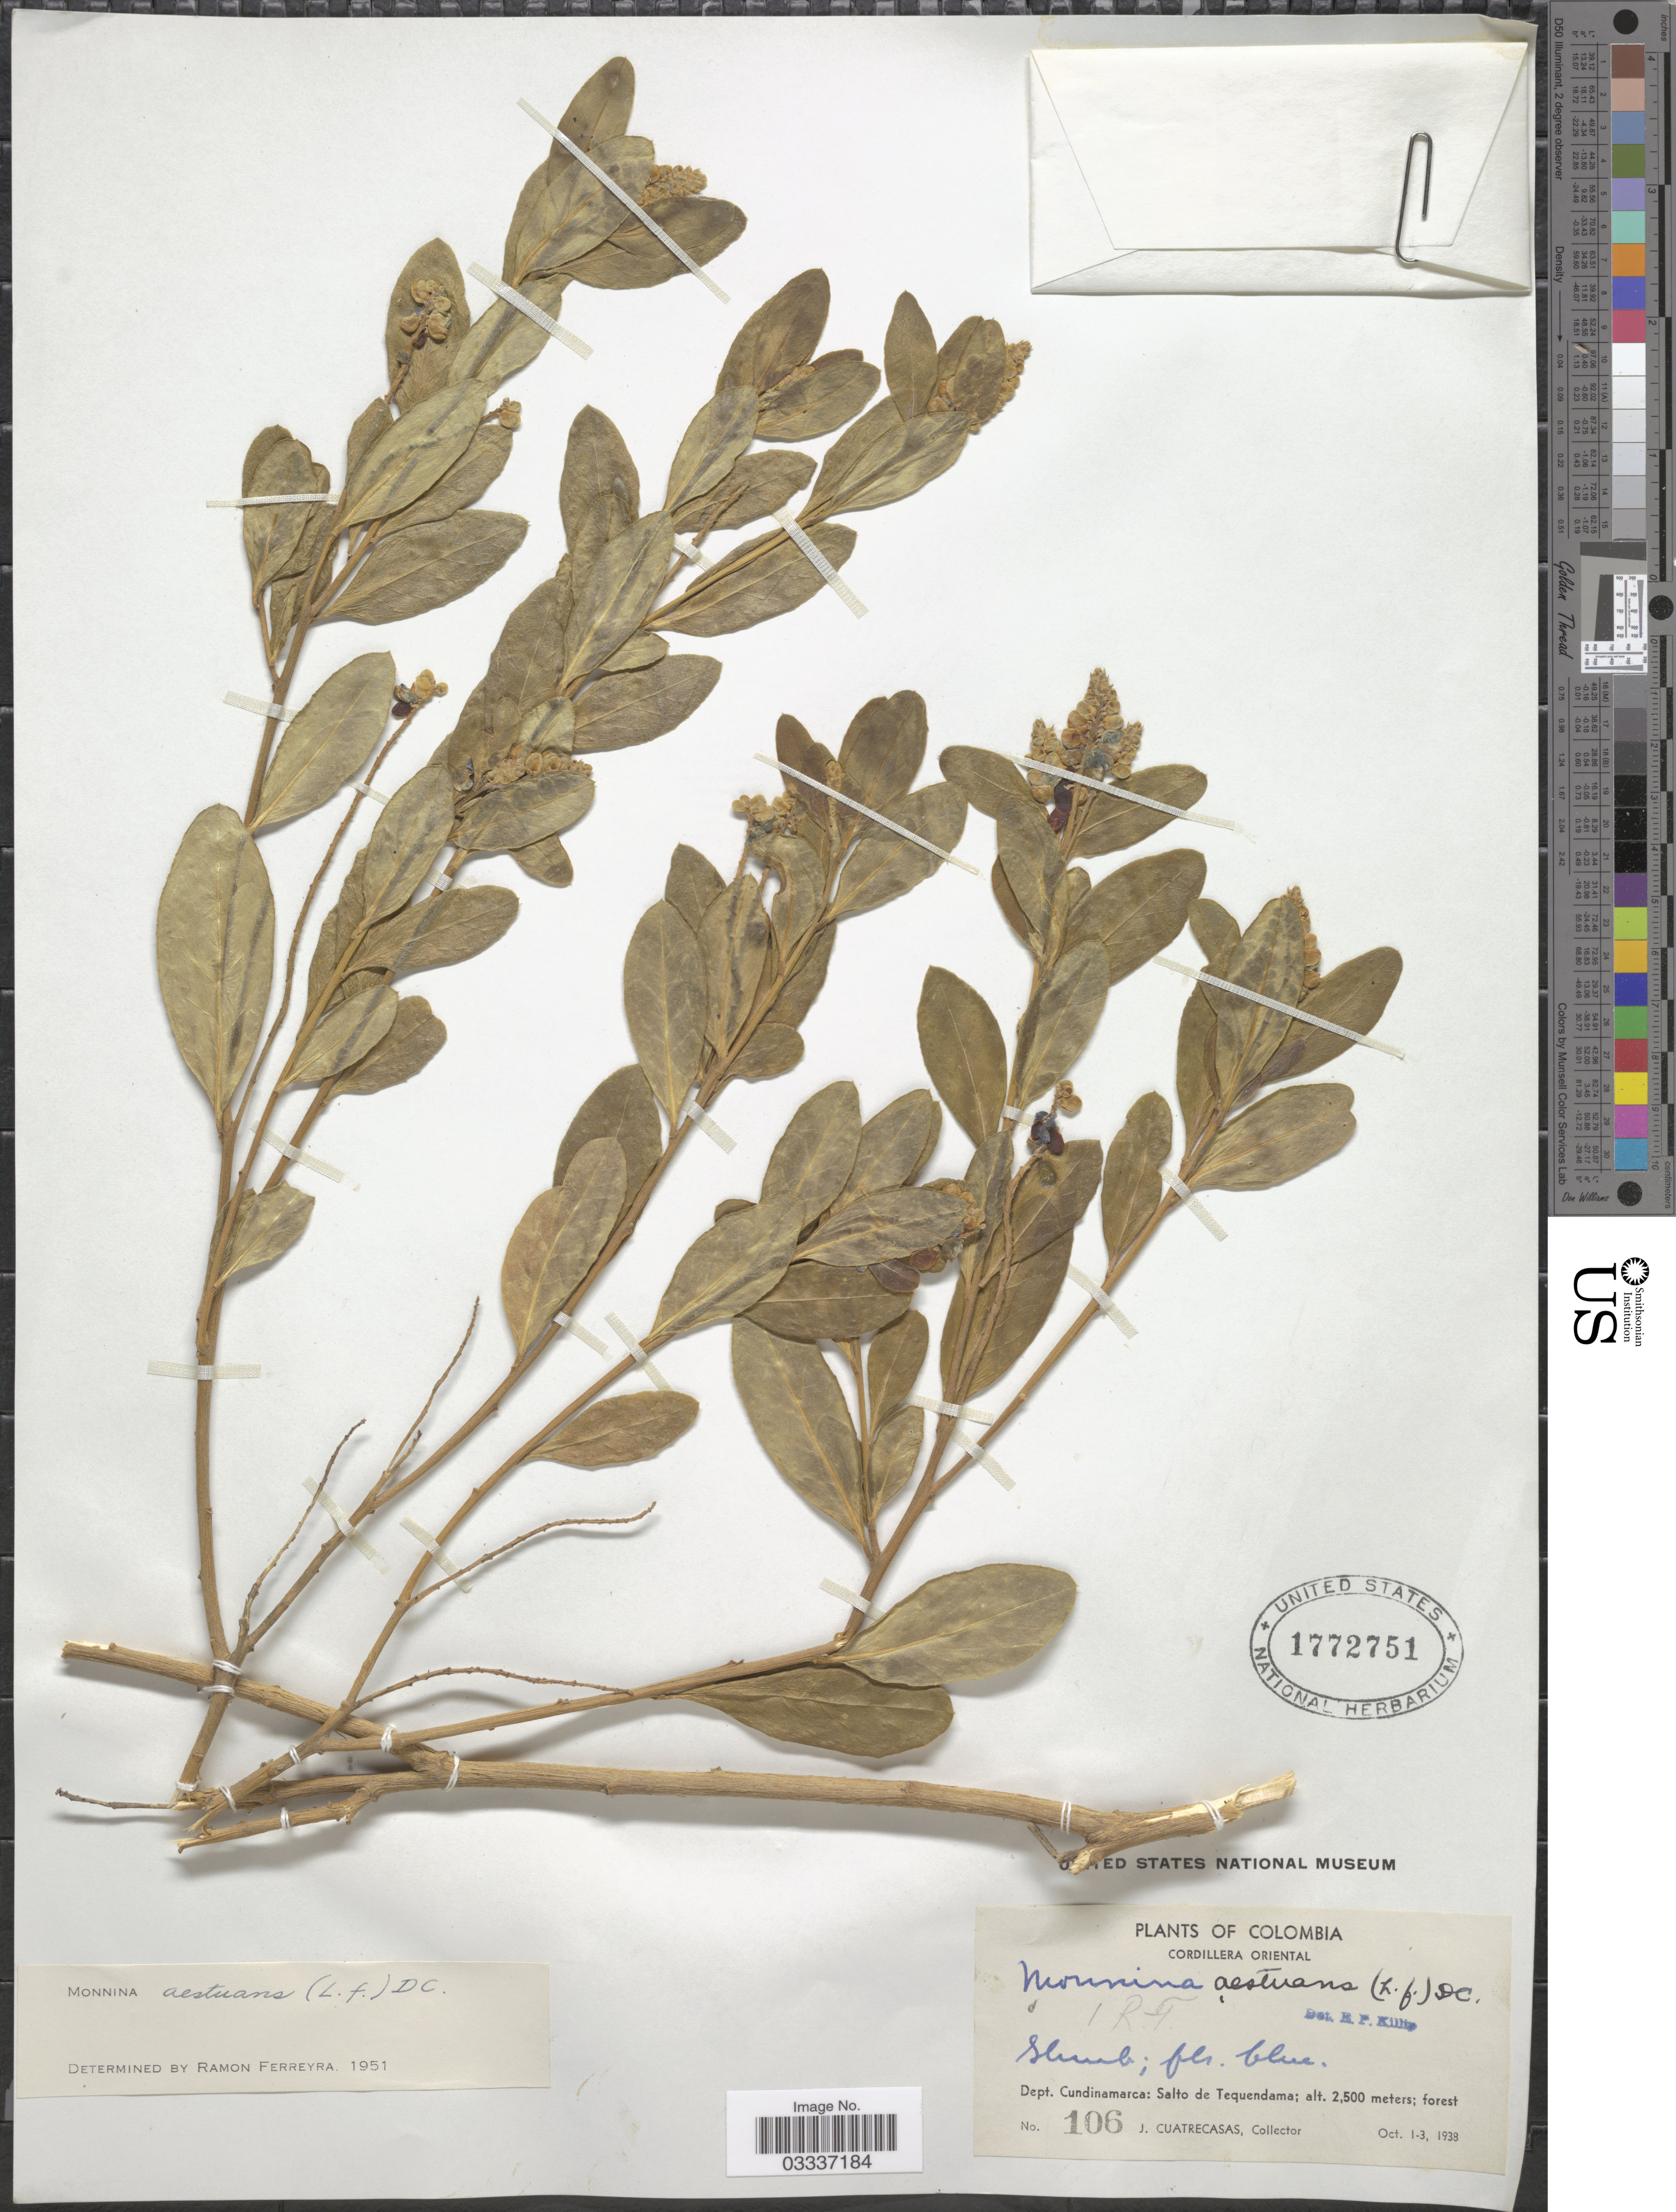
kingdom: Plantae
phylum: Tracheophyta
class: Magnoliopsida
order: Fabales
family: Polygalaceae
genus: Monnina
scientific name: Monnina aestuans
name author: (L. f.) DC.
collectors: J. Cuatrecasas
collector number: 106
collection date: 1938-10-01/1938-10-03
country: Colombia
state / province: Cundinamarca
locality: Cordillera Oriental. Dept. Curdinamarca: Salto de Tequendama.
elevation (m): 2500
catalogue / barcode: US 1772751